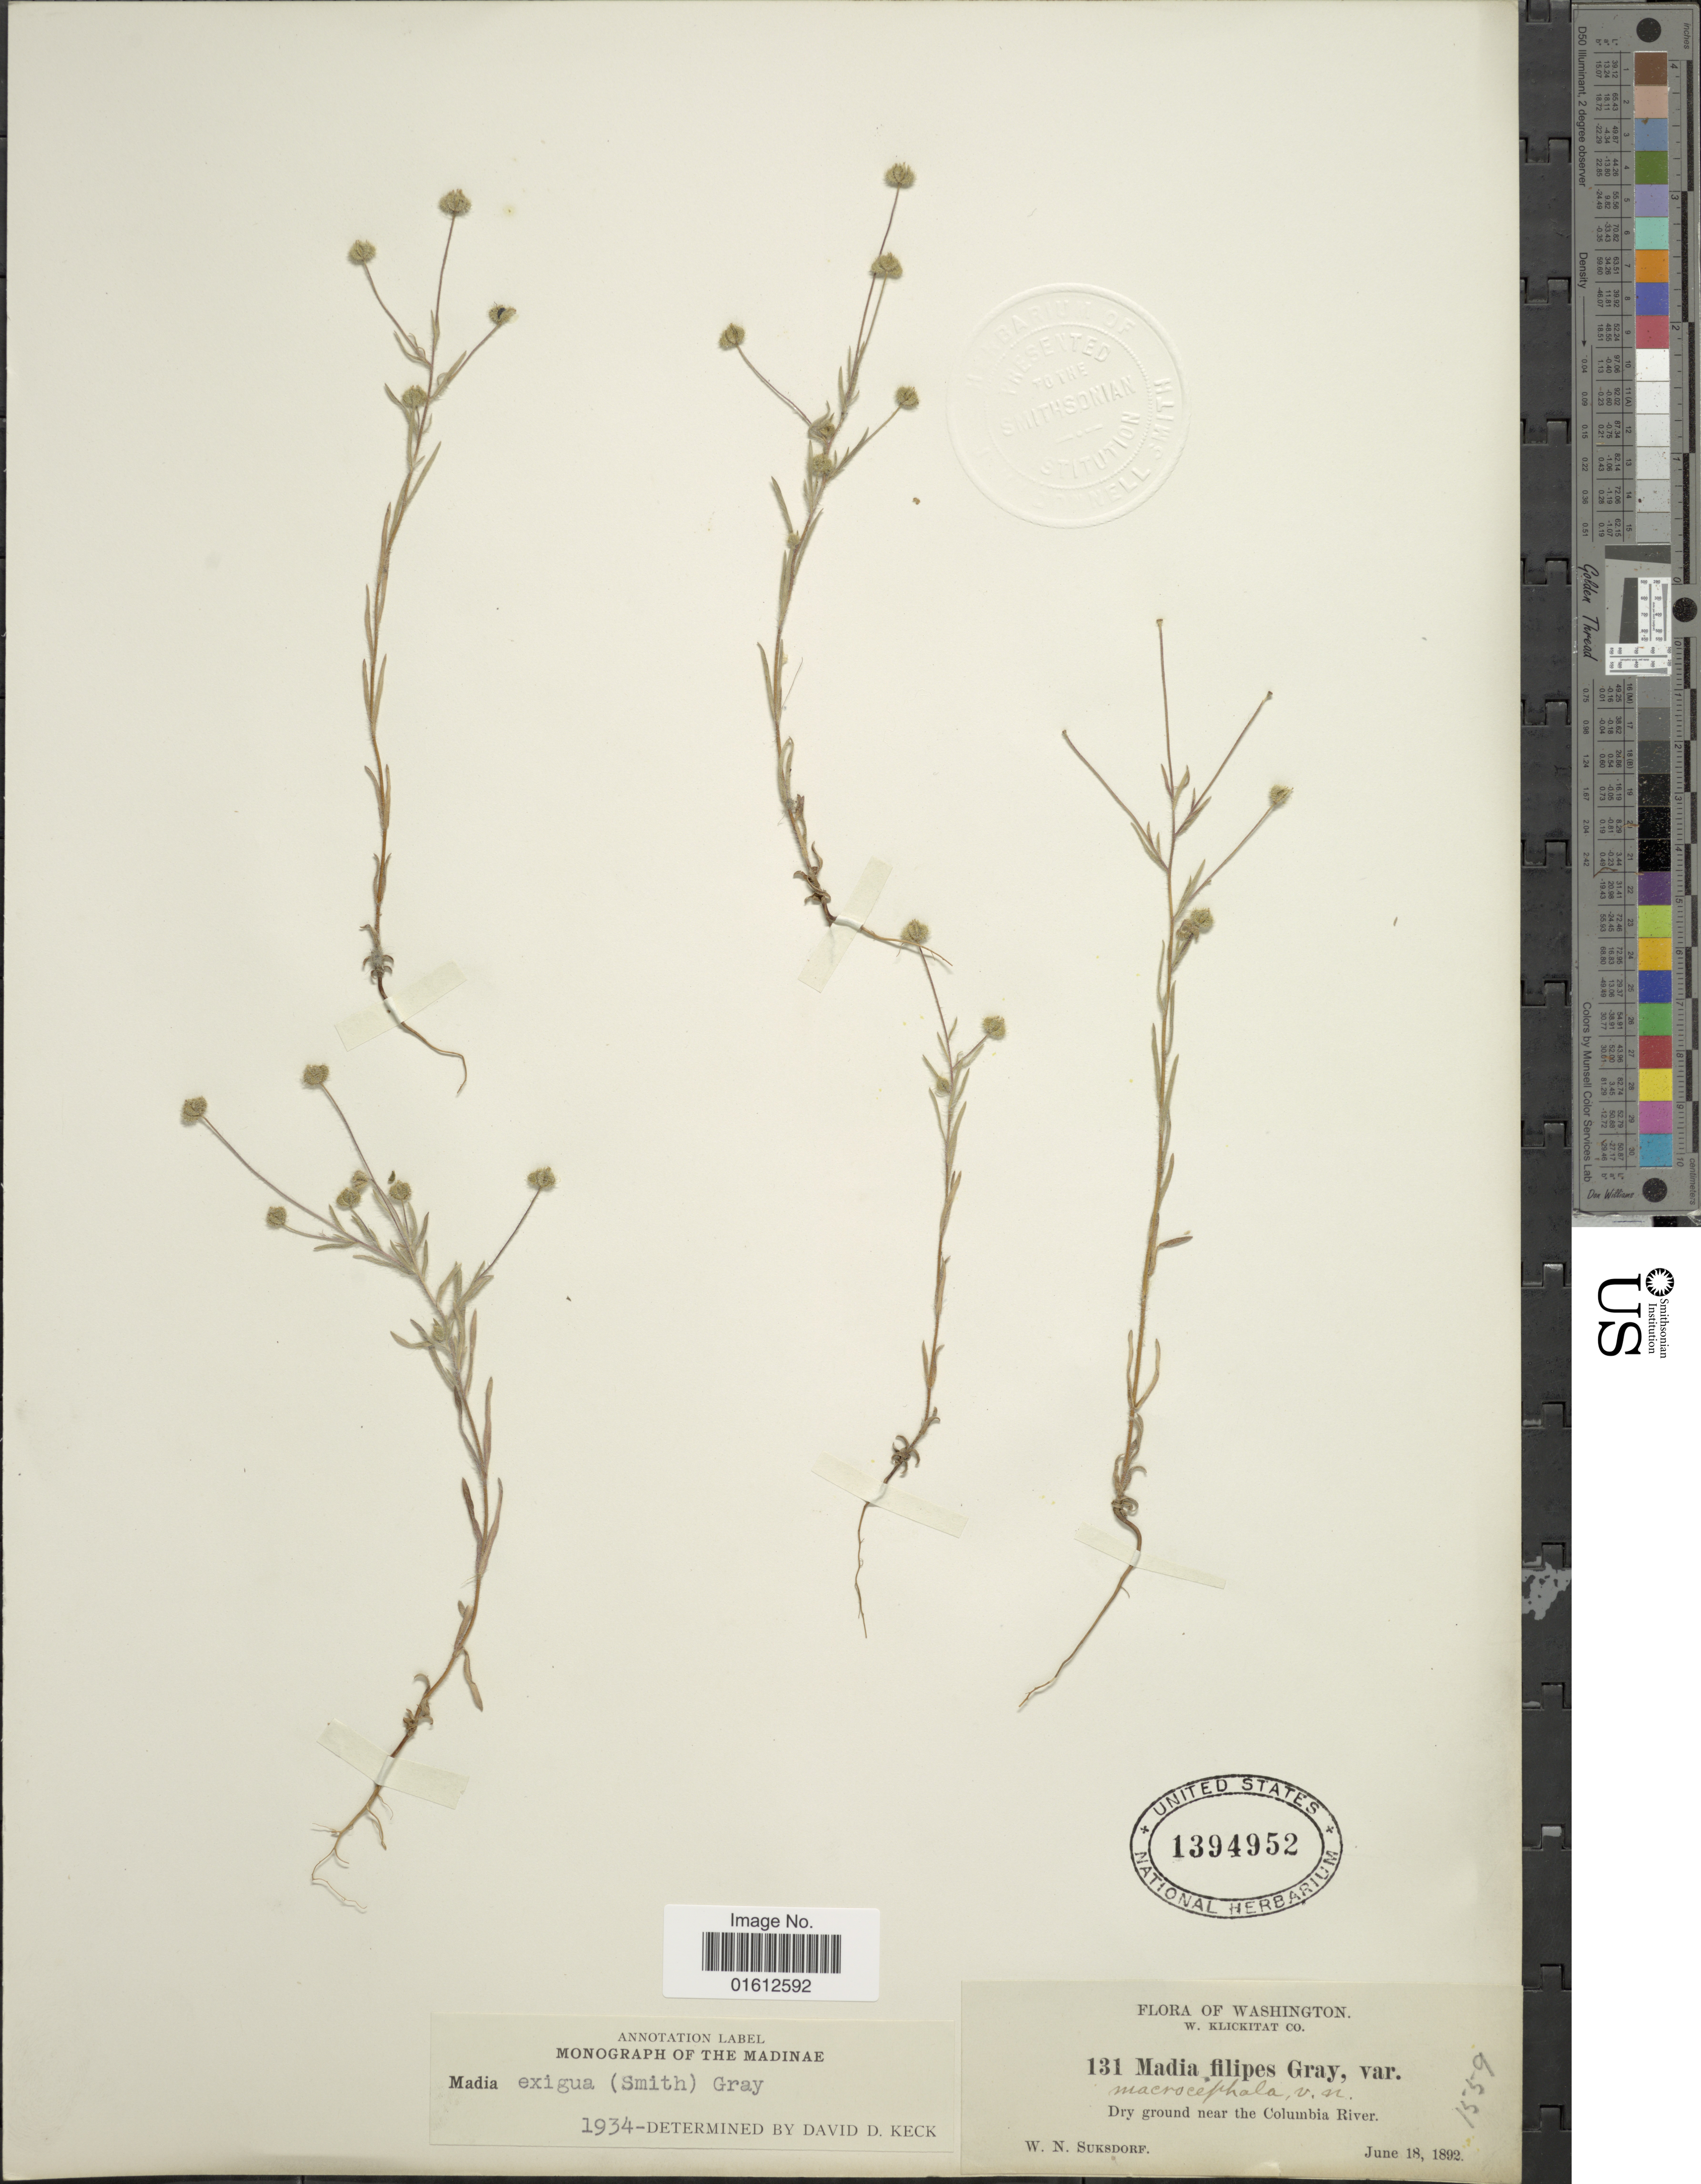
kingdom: Plantae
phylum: Tracheophyta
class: Magnoliopsida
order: Asterales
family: Asteraceae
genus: Madia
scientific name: Madia exigua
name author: (Sm.) A. Gray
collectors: W. N. Suksdorf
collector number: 131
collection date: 1892-06-18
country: United States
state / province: Washington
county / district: Klickitat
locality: W. Klickitat C. Dry ground near the Columbia River.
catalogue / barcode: US 1394952